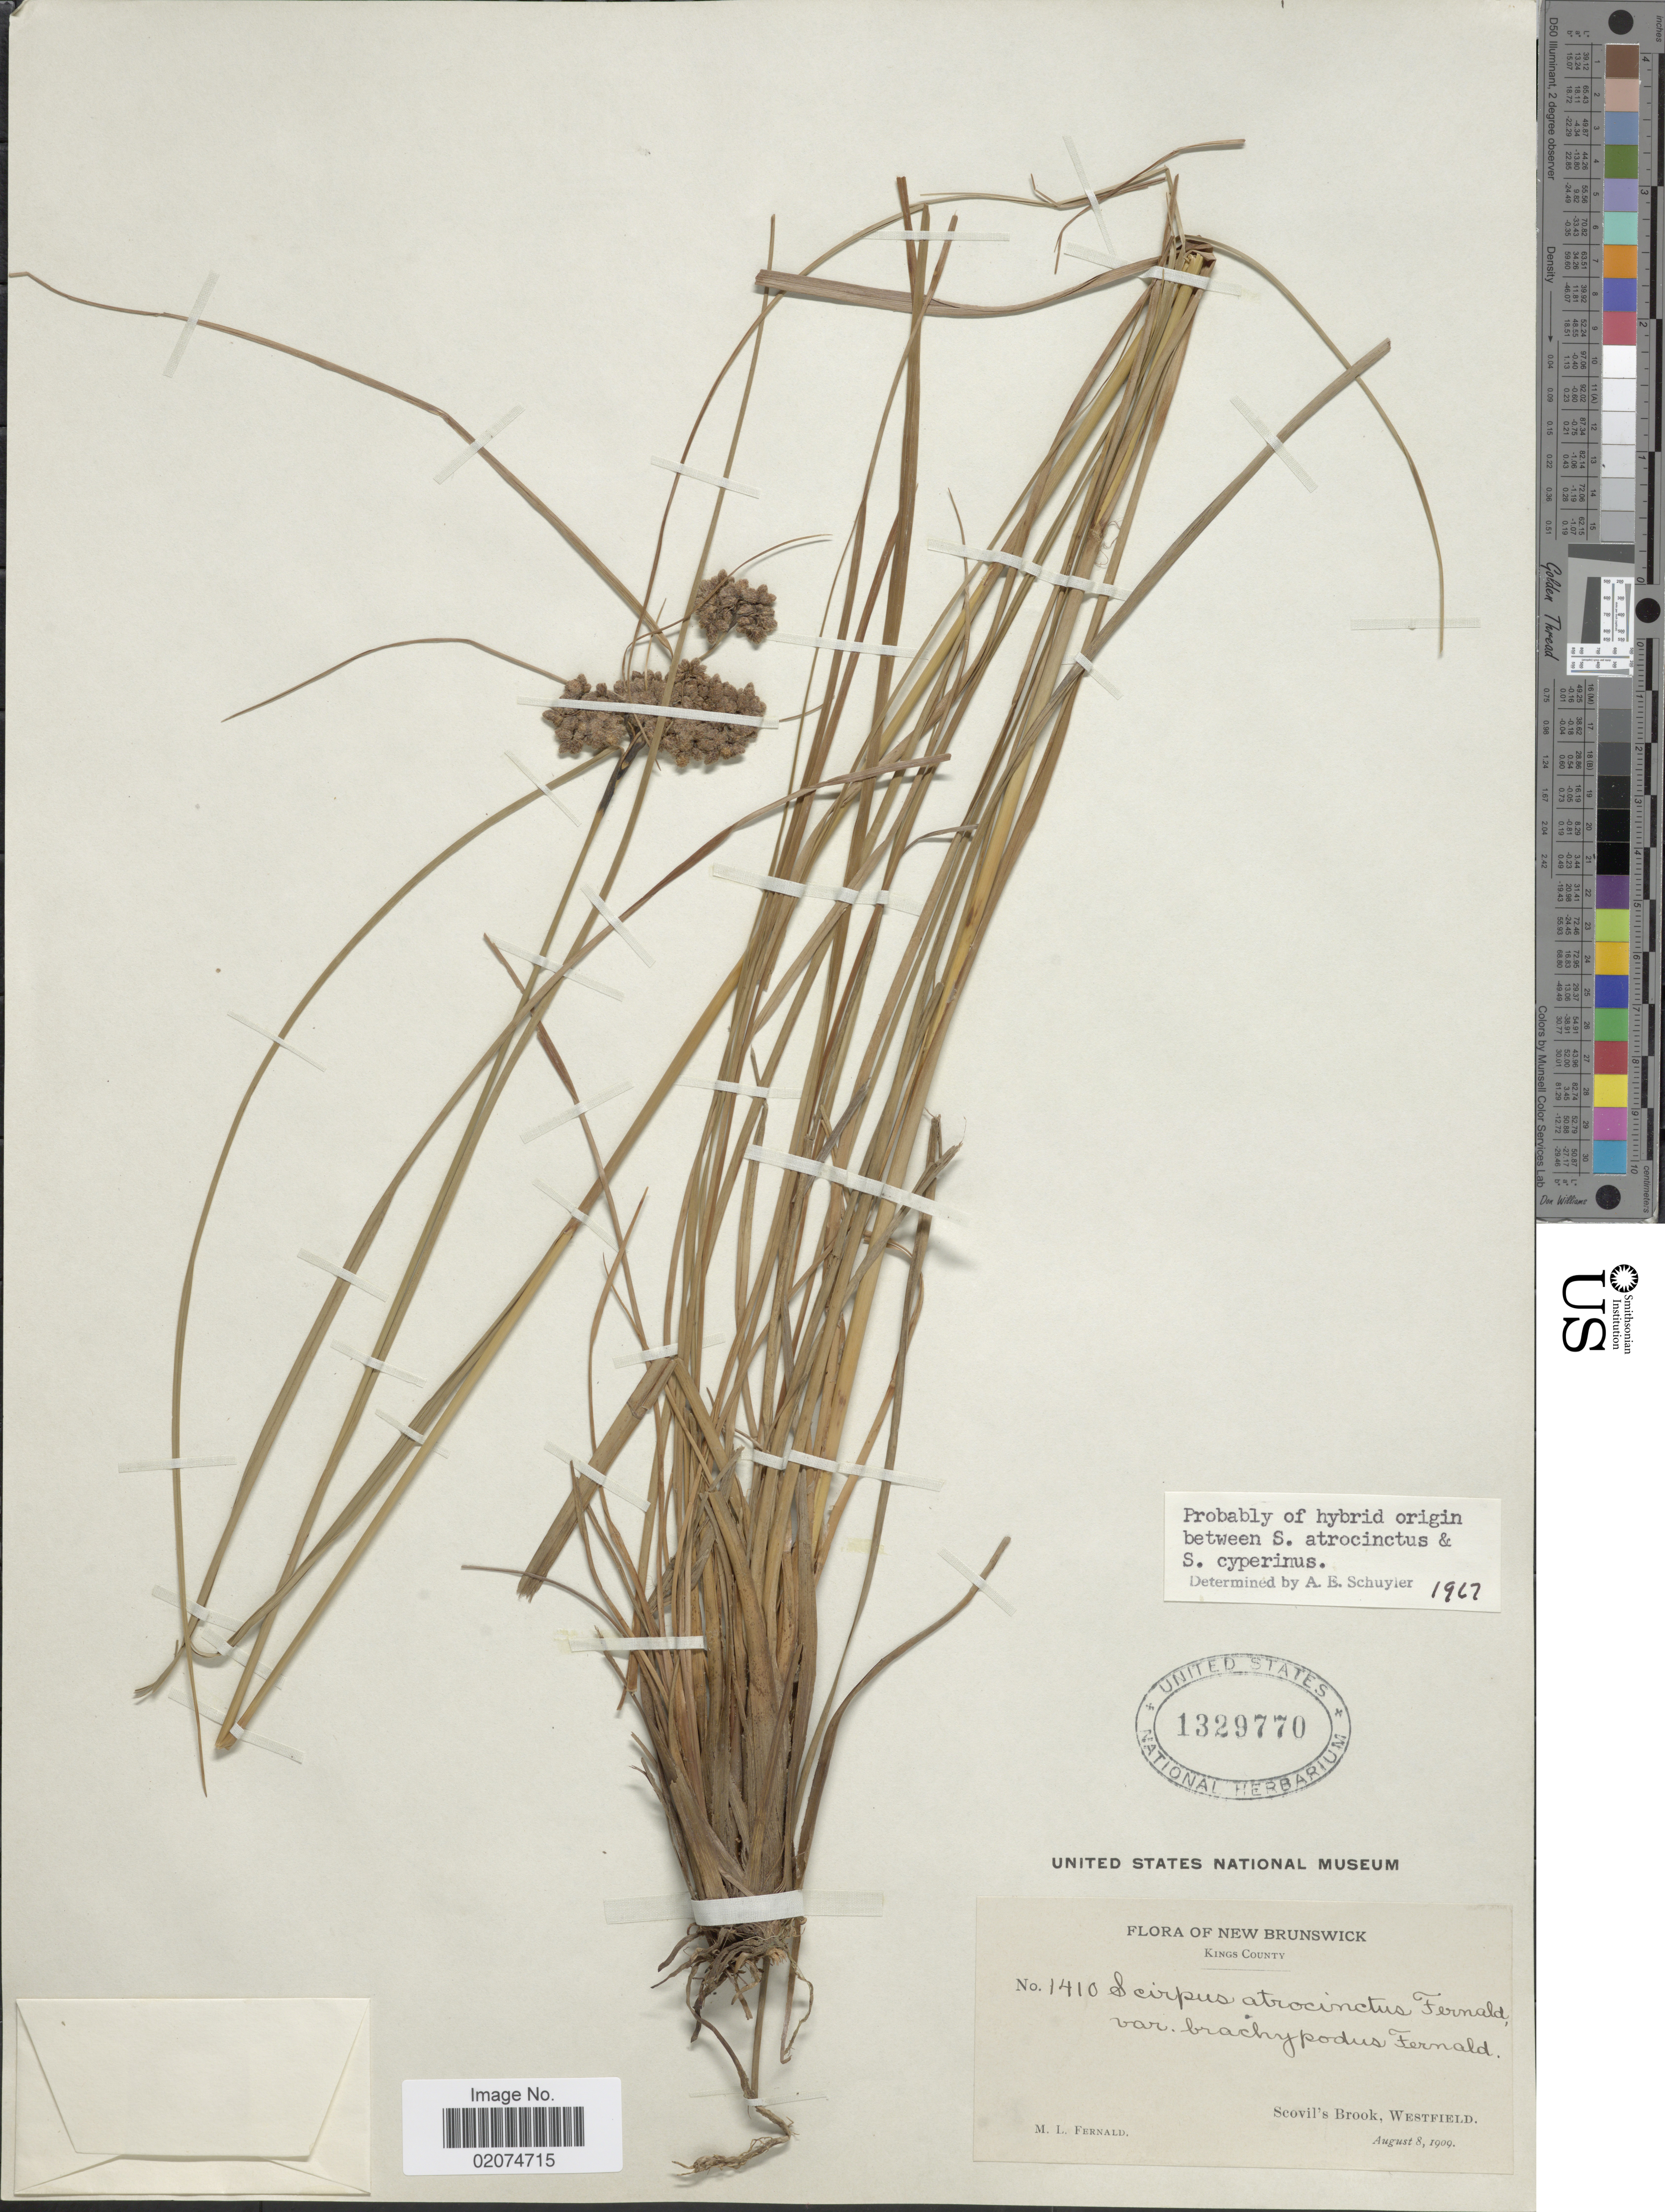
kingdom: Plantae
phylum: Tracheophyta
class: Liliopsida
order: Poales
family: Cyperaceae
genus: Scirpus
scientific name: Scirpus atrocinctus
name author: Fernald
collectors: M. L. Fernald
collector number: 1410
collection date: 1909-08-08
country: Canada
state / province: New Brunswick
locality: New Brunswick, Kings County, Scovil's Brook, Westfield.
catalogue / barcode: US 1329770